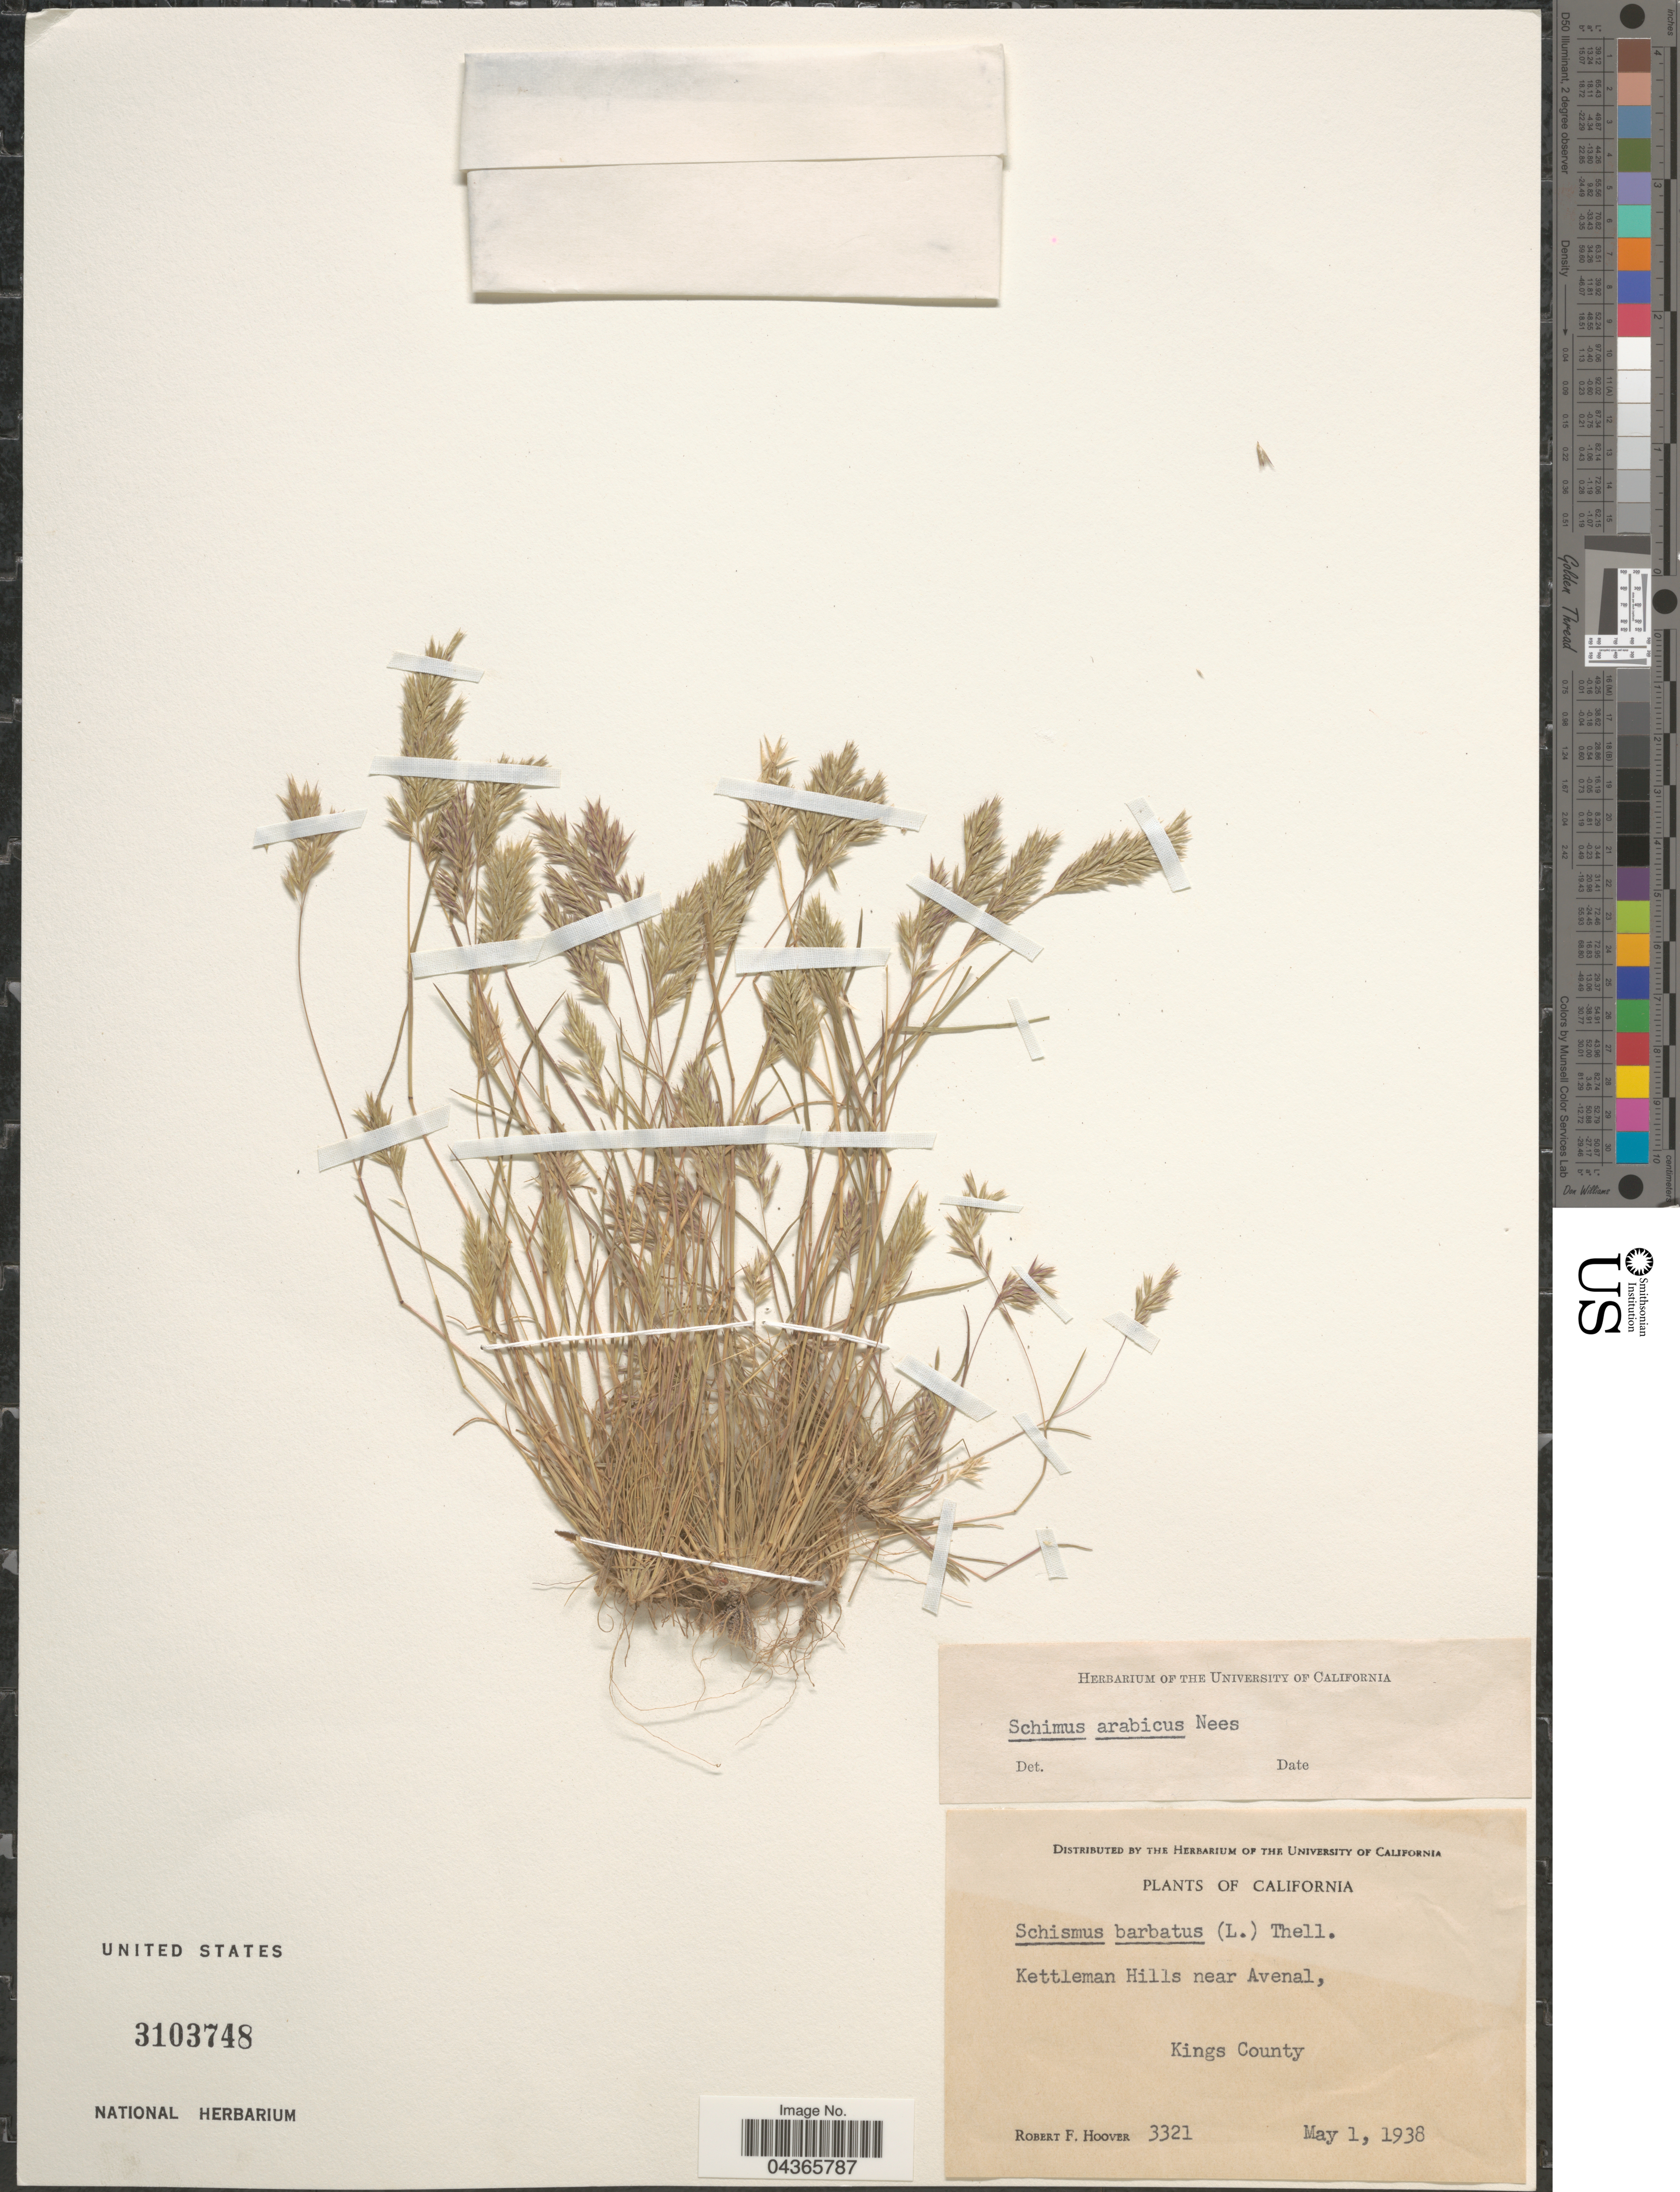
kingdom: Plantae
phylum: Tracheophyta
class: Liliopsida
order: Poales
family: Poaceae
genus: Schismus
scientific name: Schismus arabicus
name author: Nees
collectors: R. F. Hoover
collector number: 3321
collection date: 1938-05-01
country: United States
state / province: California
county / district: Kings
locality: Kettleman Hills near Avenal, Kings County.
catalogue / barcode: US 3103748